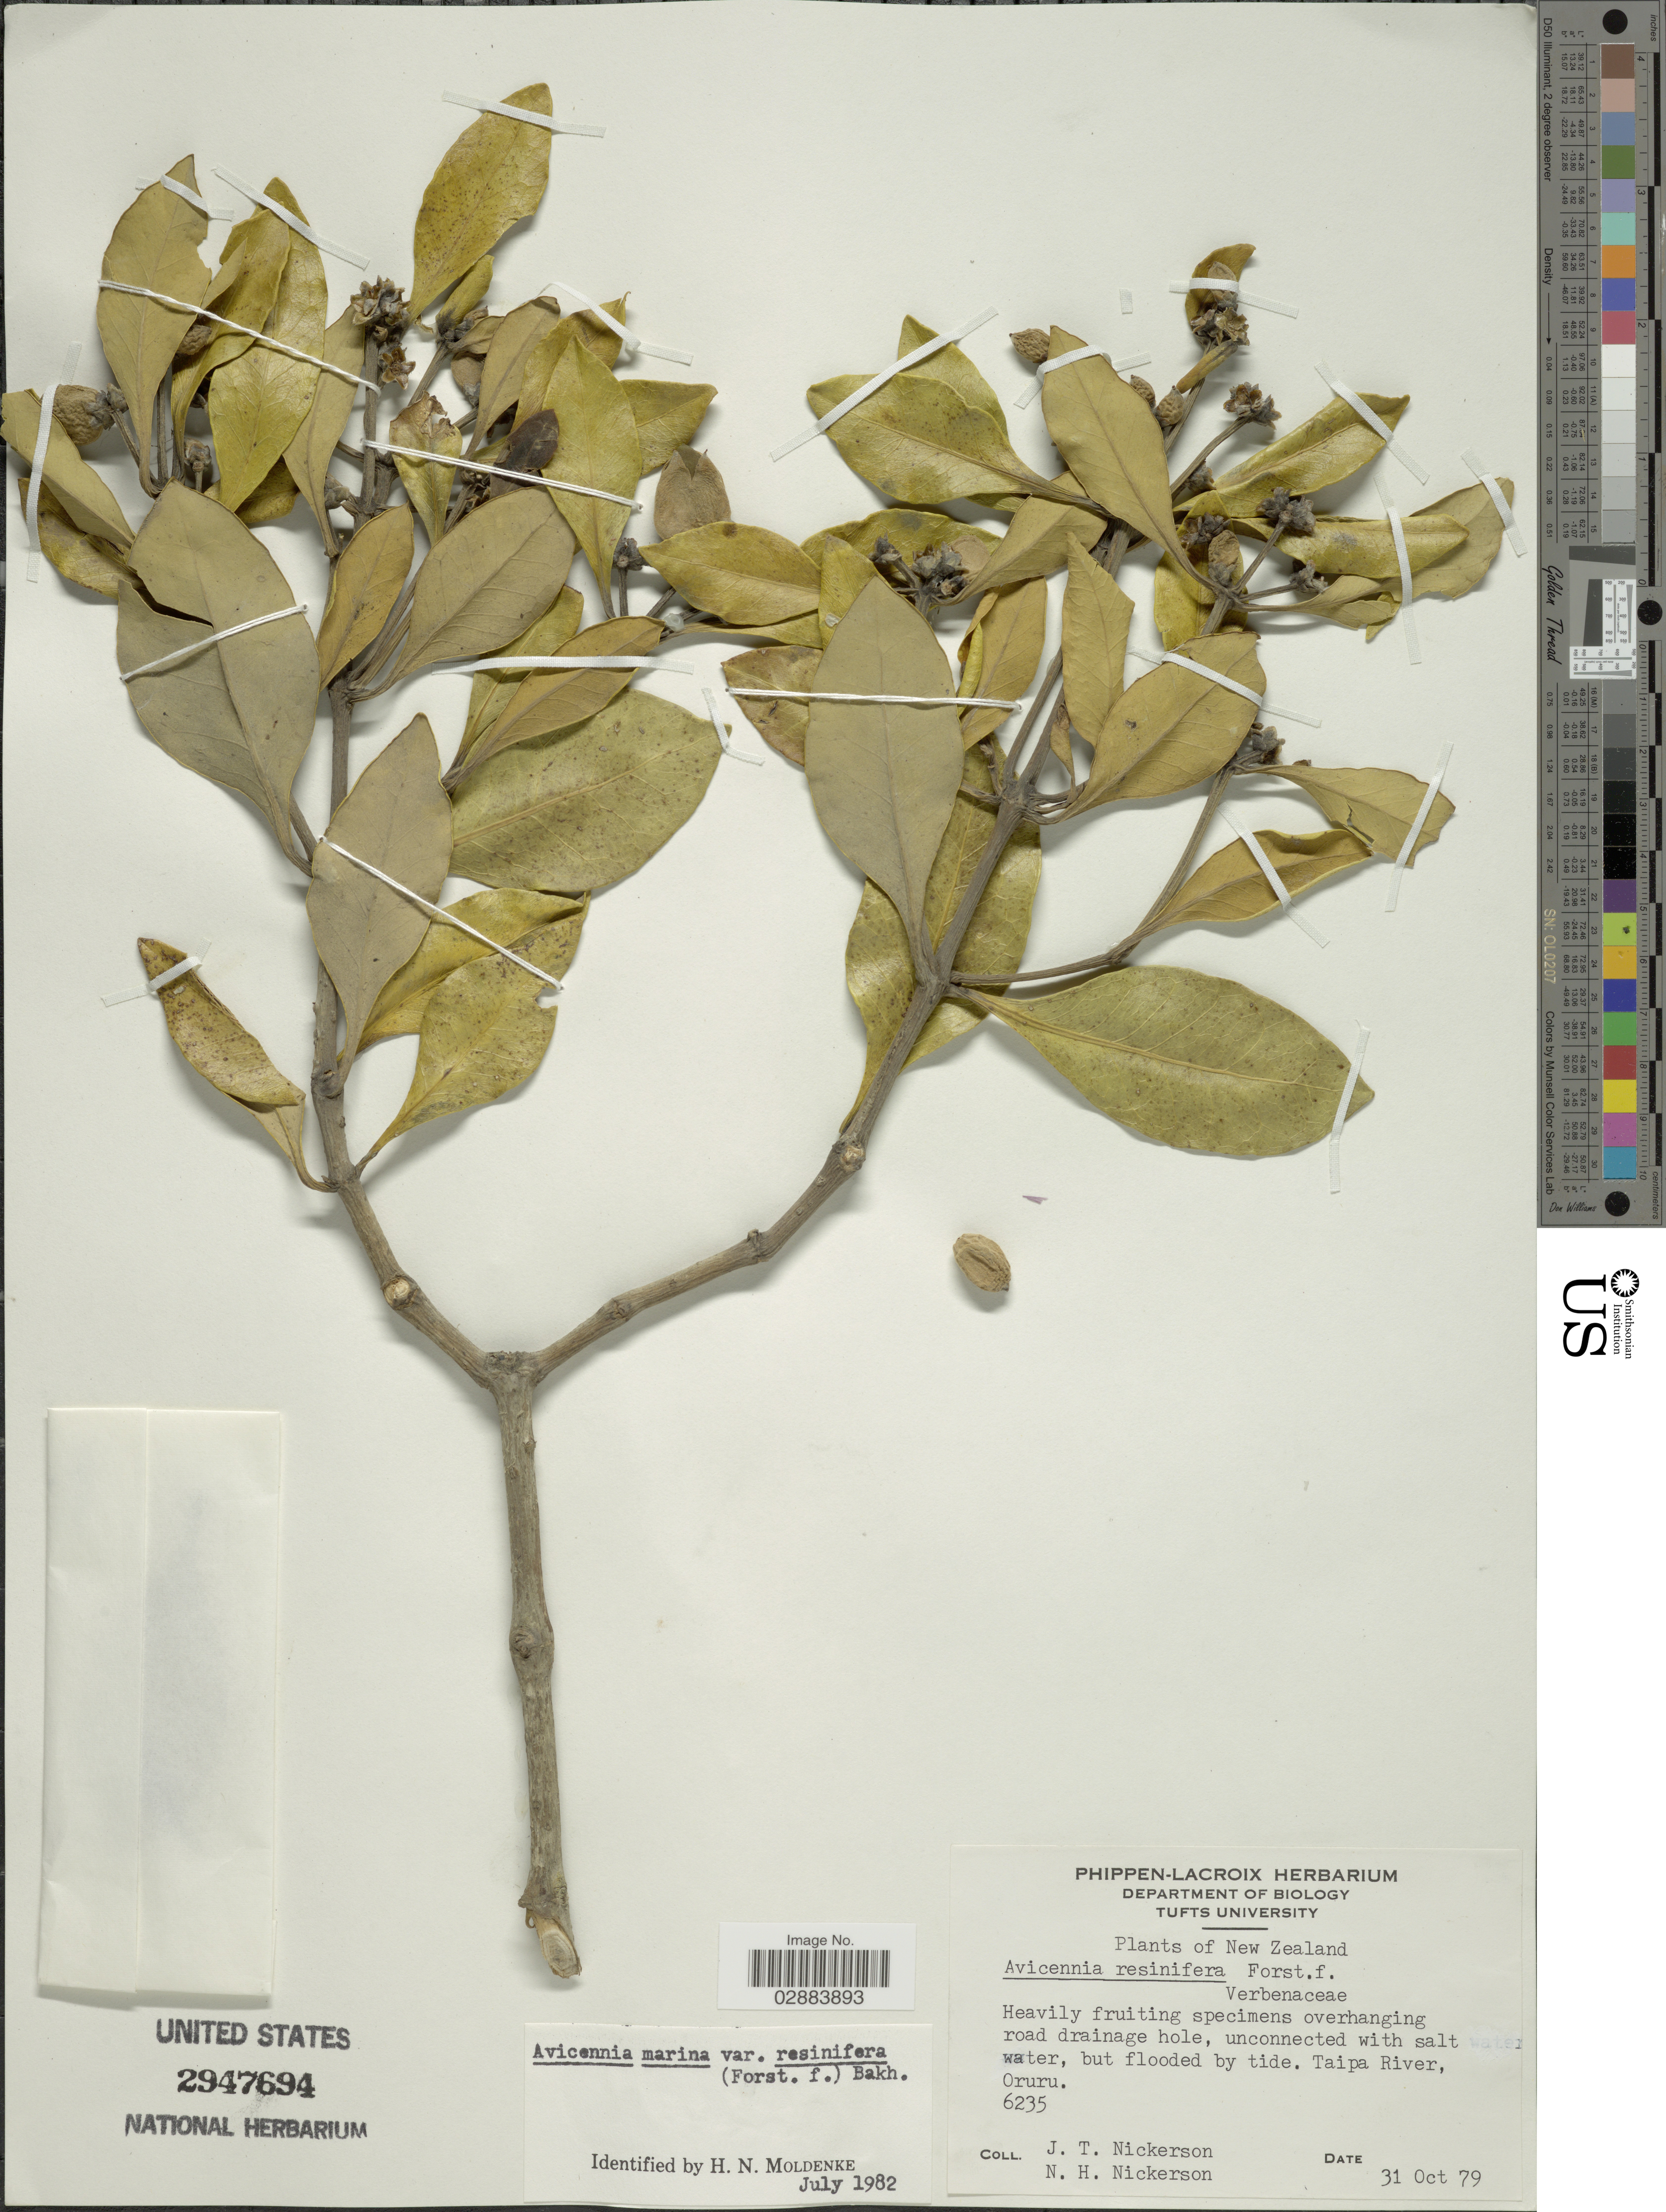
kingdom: Plantae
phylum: Tracheophyta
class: Magnoliopsida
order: Lamiales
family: Acanthaceae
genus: Avicennia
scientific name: Avicennia marina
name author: (Forssk.) Vierh.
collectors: J. Nickerson & N. Nickerson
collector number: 6235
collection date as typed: Transcribed d/m/y: 31/10/79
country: New Zealand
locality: Taipa River, Oruru.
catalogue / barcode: US 2947694